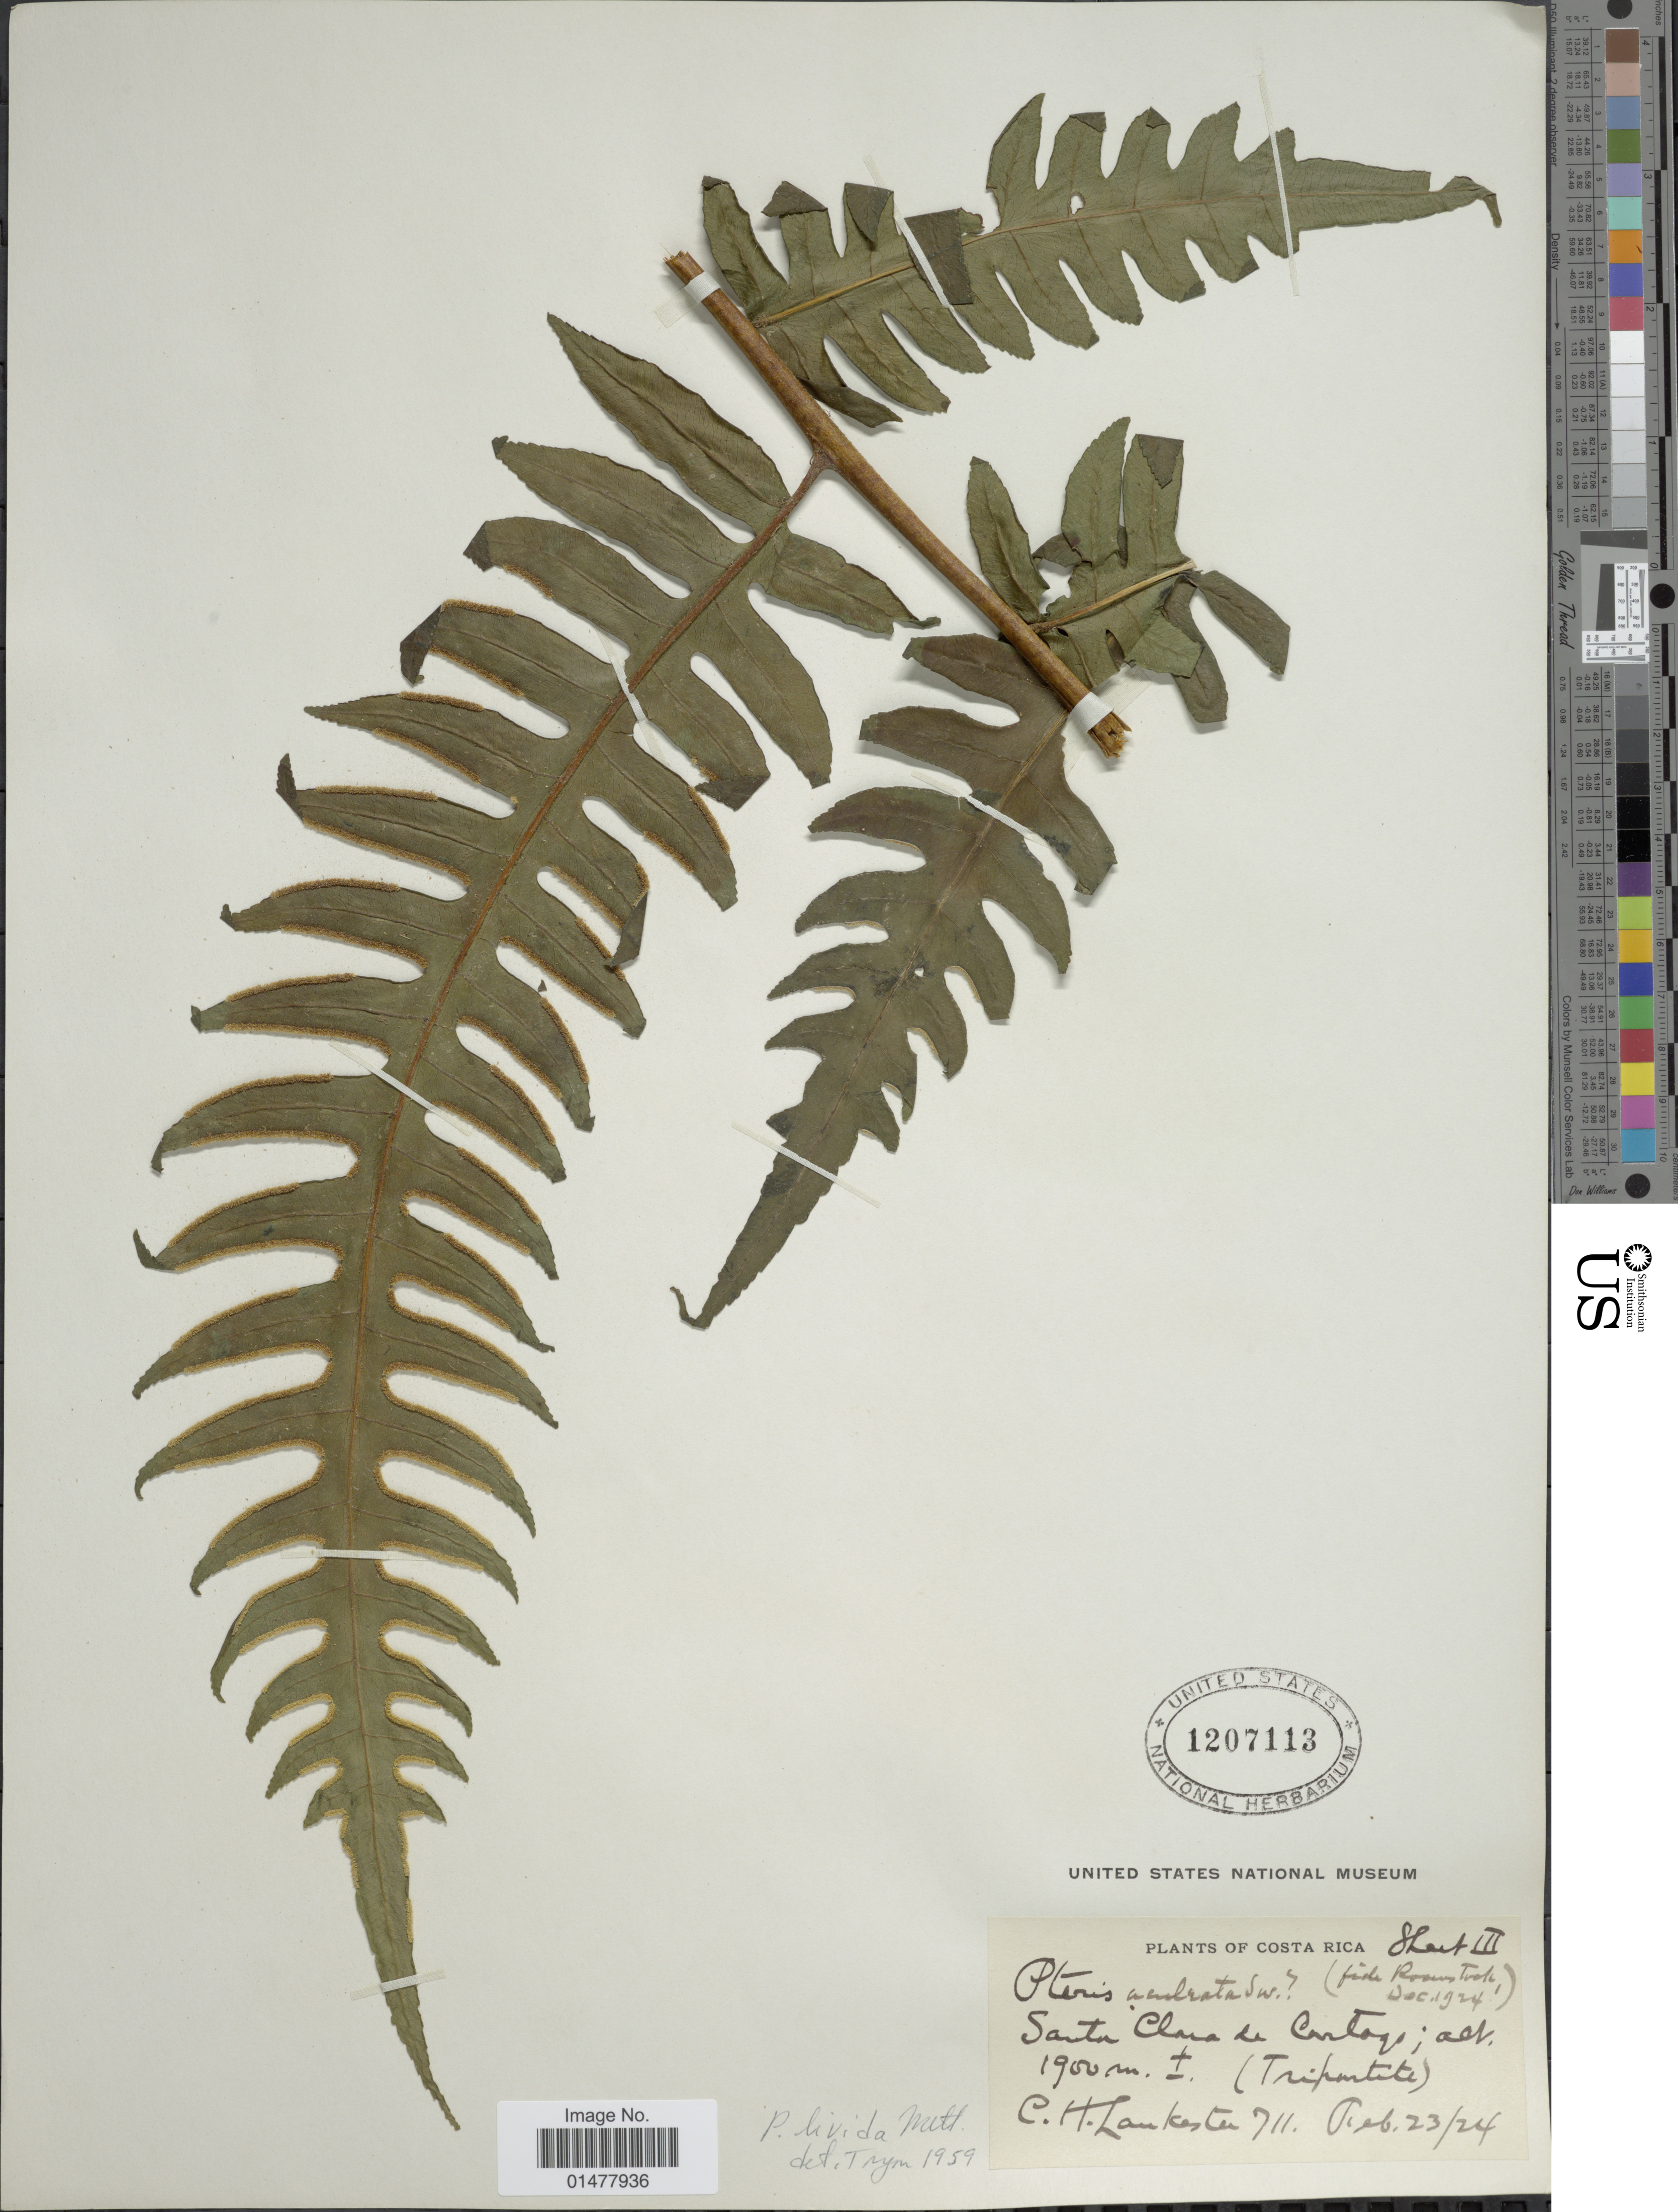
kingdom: Plantae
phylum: Tracheophyta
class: Polypodiopsida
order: Polypodiales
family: Pteridaceae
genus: Pteris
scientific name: Pteris navarrensis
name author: Christ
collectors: C. H. Lankester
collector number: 711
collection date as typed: Transcribed d/m/y: 23/2/24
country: Costa Rica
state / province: Cartago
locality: Santa Clara de Cartago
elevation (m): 1900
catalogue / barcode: US 1207113